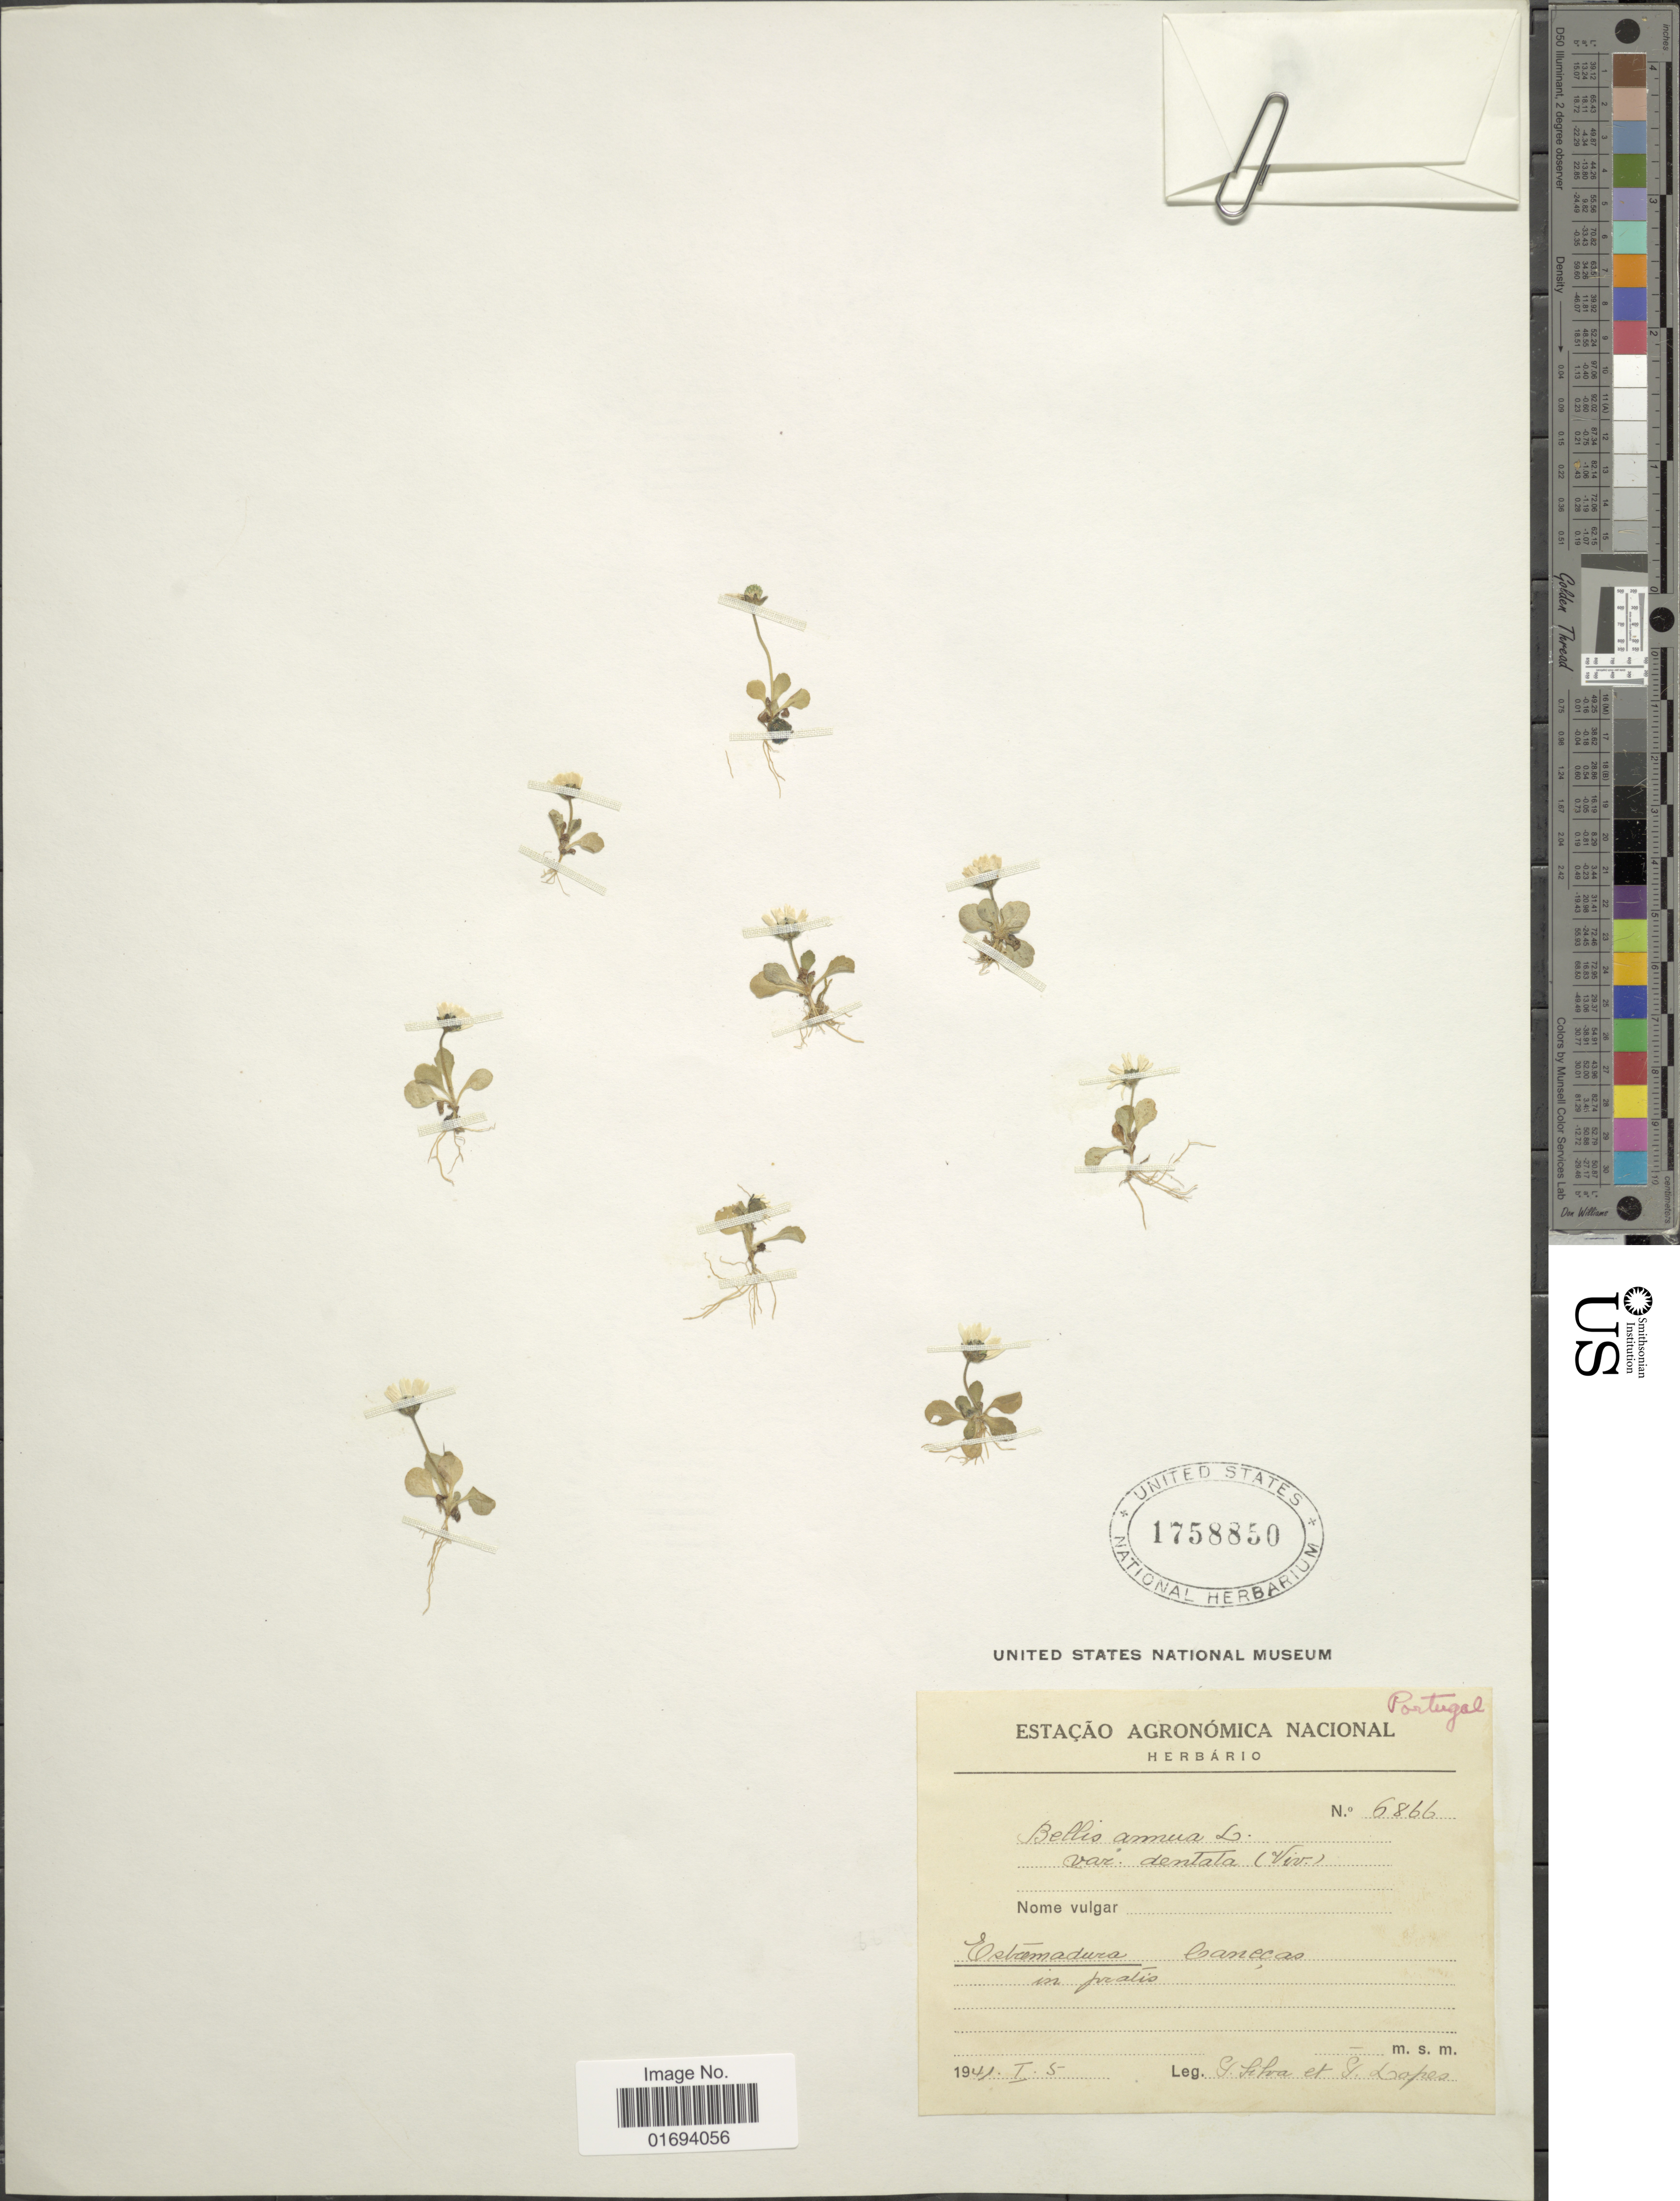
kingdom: Plantae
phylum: Tracheophyta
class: Magnoliopsida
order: Asterales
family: Asteraceae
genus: Bellis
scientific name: Bellis annua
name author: L.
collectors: G. Silva & G. Lopéz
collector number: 6866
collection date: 1941-01-05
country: Portugal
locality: Estanadura Canecas in pratis, Portugal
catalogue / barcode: US 1758850